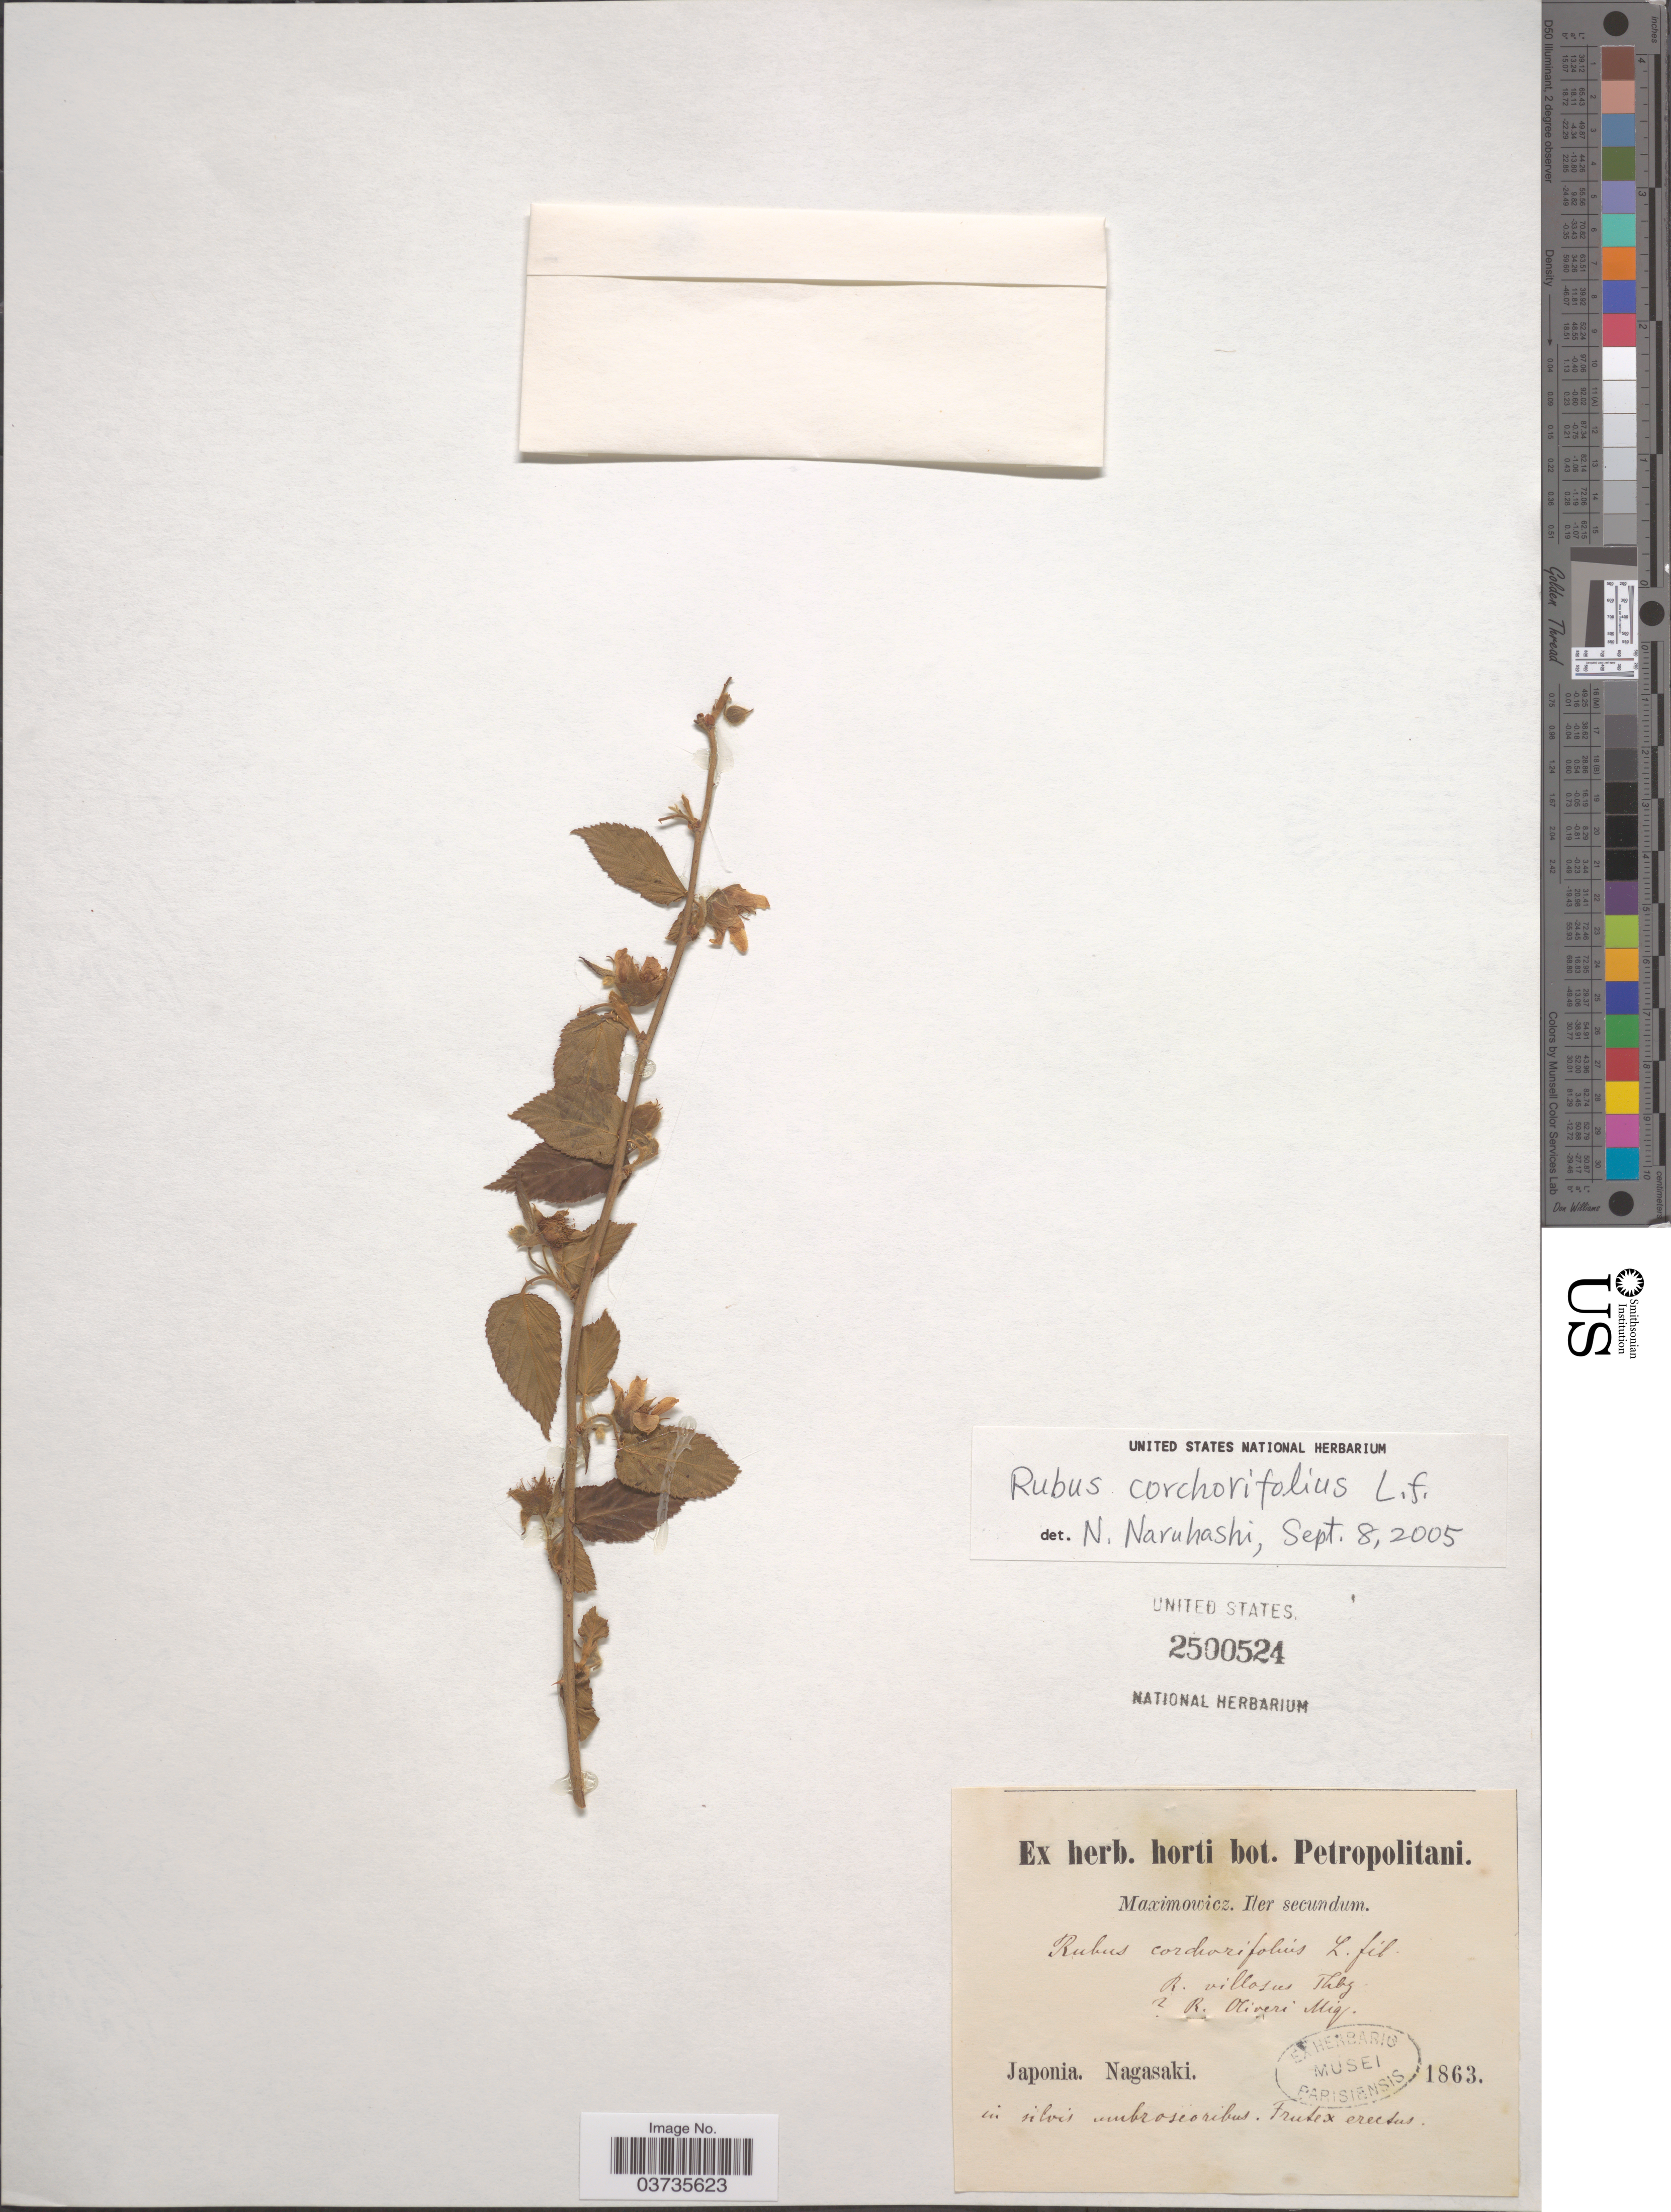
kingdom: Plantae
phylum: Tracheophyta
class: Magnoliopsida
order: Rosales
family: Rosaceae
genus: Rubus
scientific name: Rubus corchorifolius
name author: L. f.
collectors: Maximowicz, --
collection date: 1863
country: Japan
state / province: Nagasaki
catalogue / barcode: US 2500524